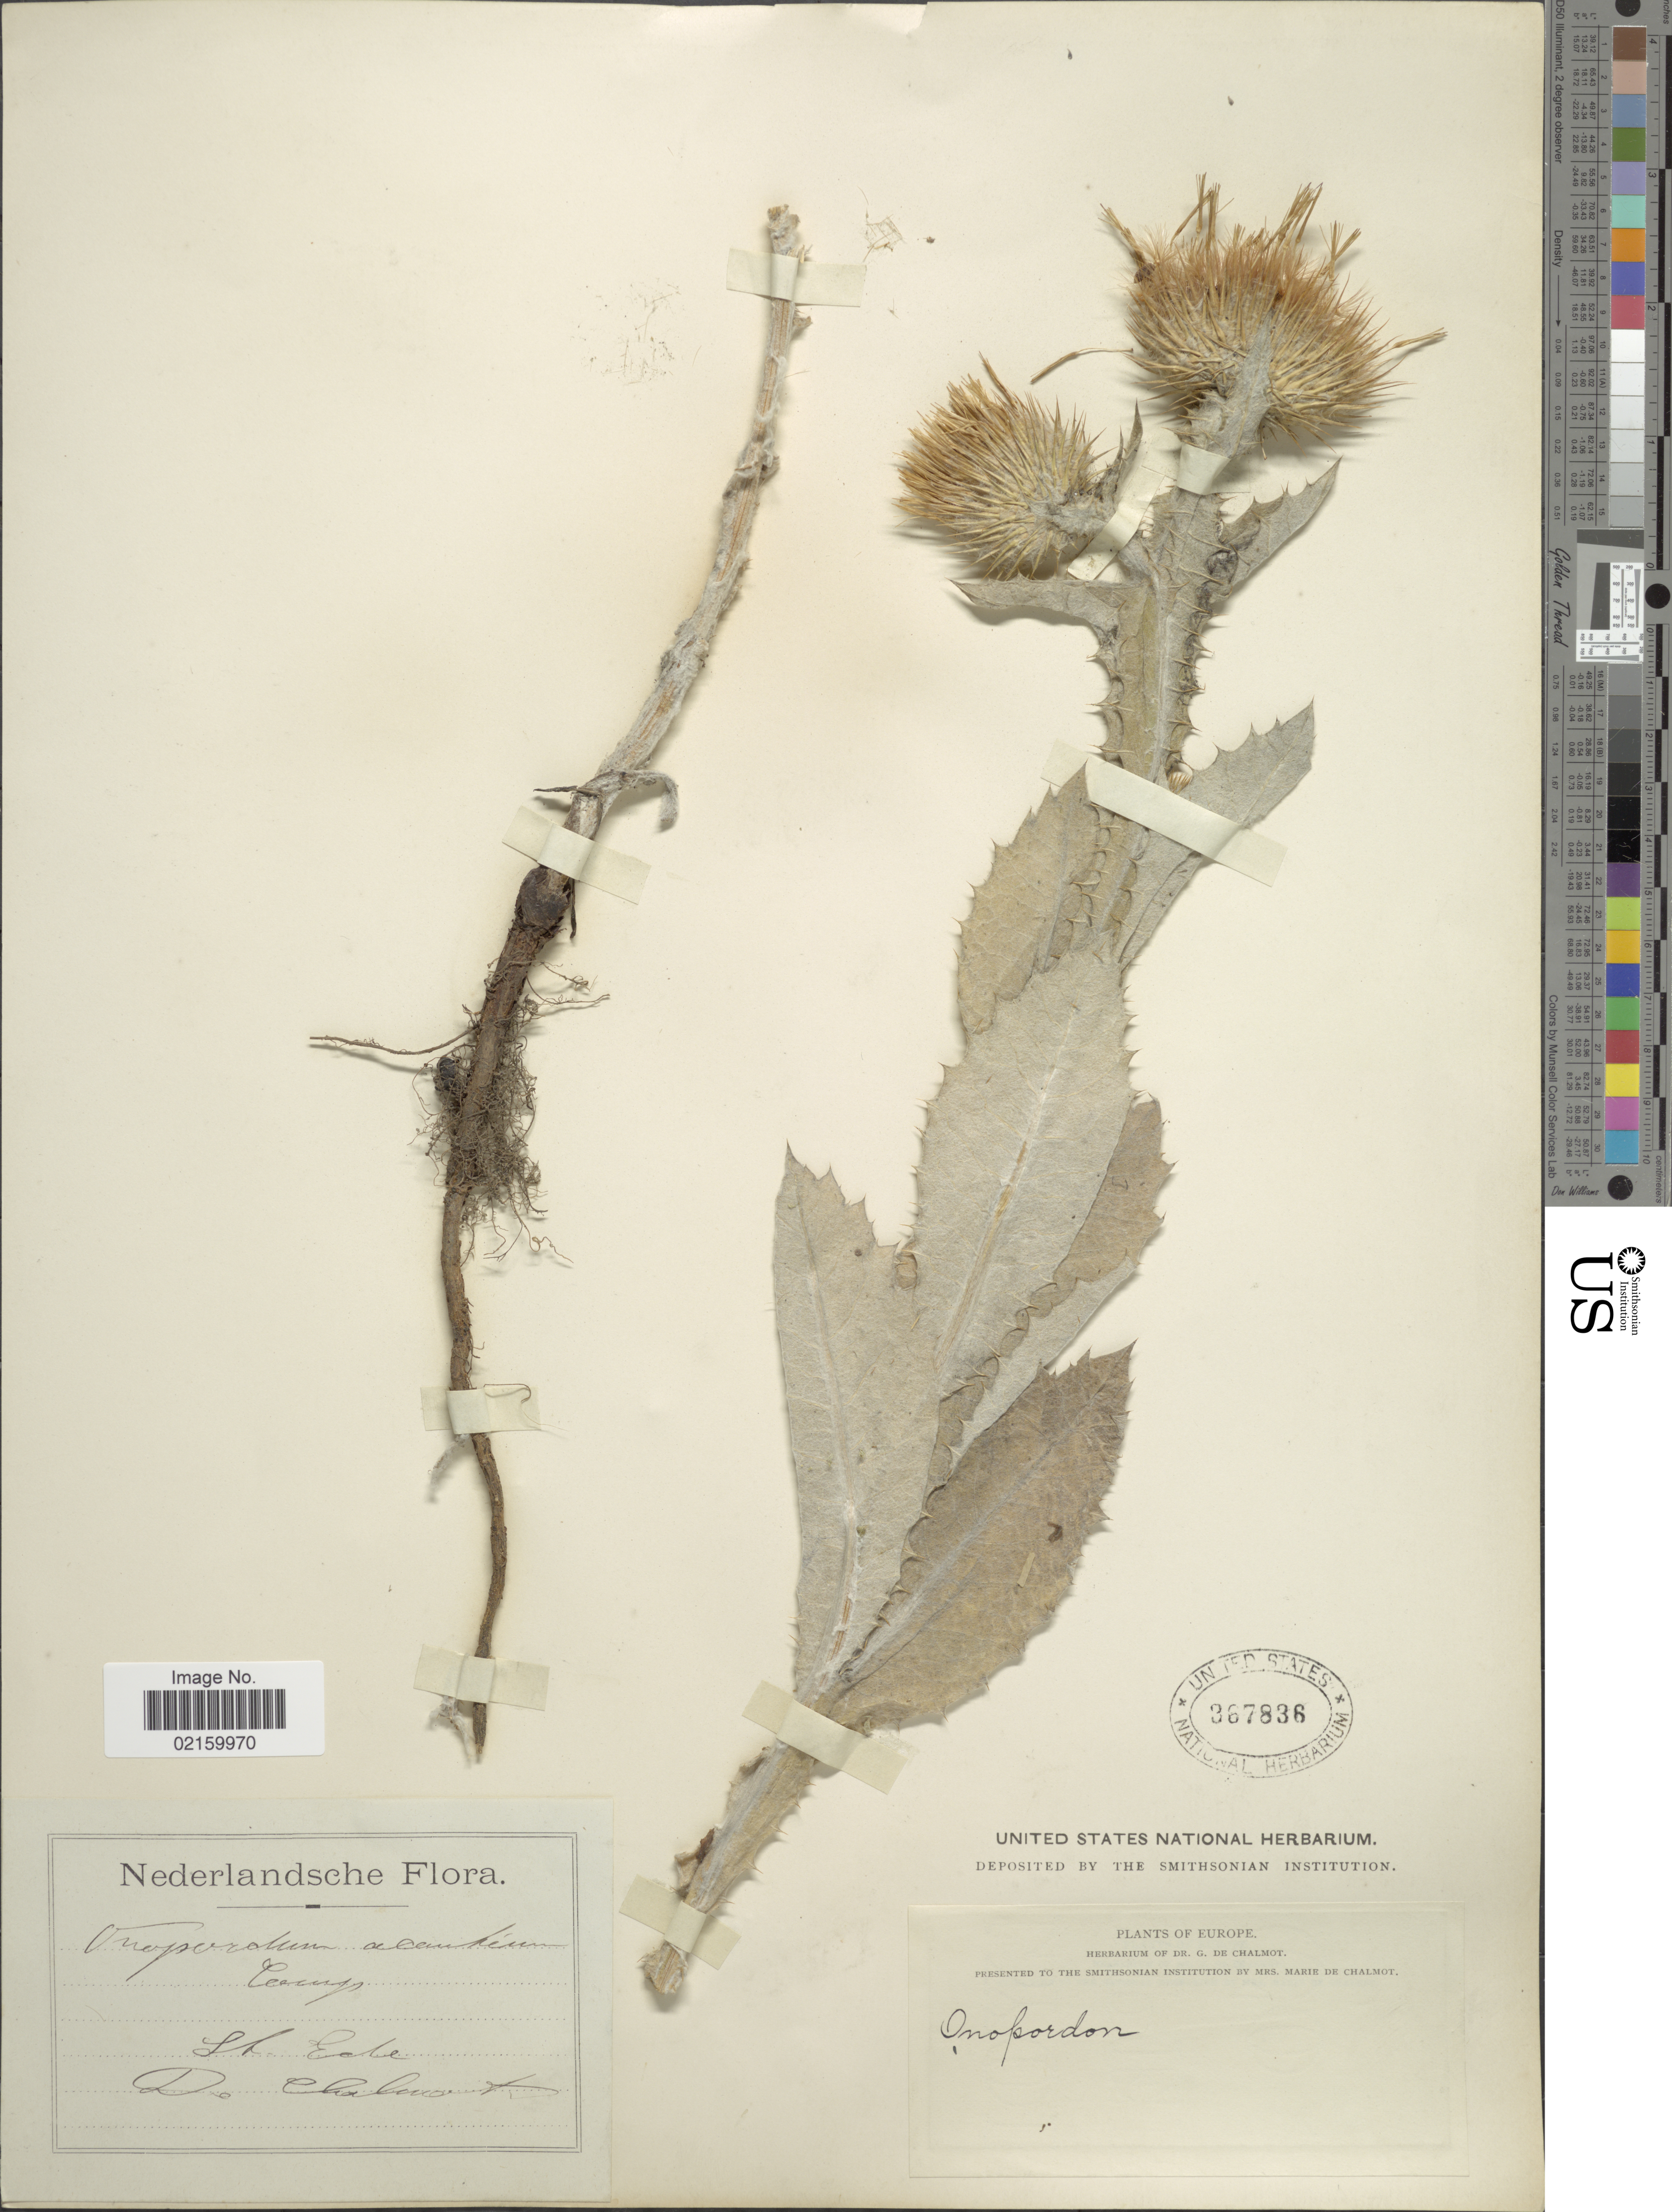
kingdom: Plantae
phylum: Tracheophyta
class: Magnoliopsida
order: Asterales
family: Asteraceae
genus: Onopordum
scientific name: Onopordum acanthium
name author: L.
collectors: ex herb. G. de Chalmot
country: Netherlands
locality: Europa, St. Ede.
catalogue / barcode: US 367836